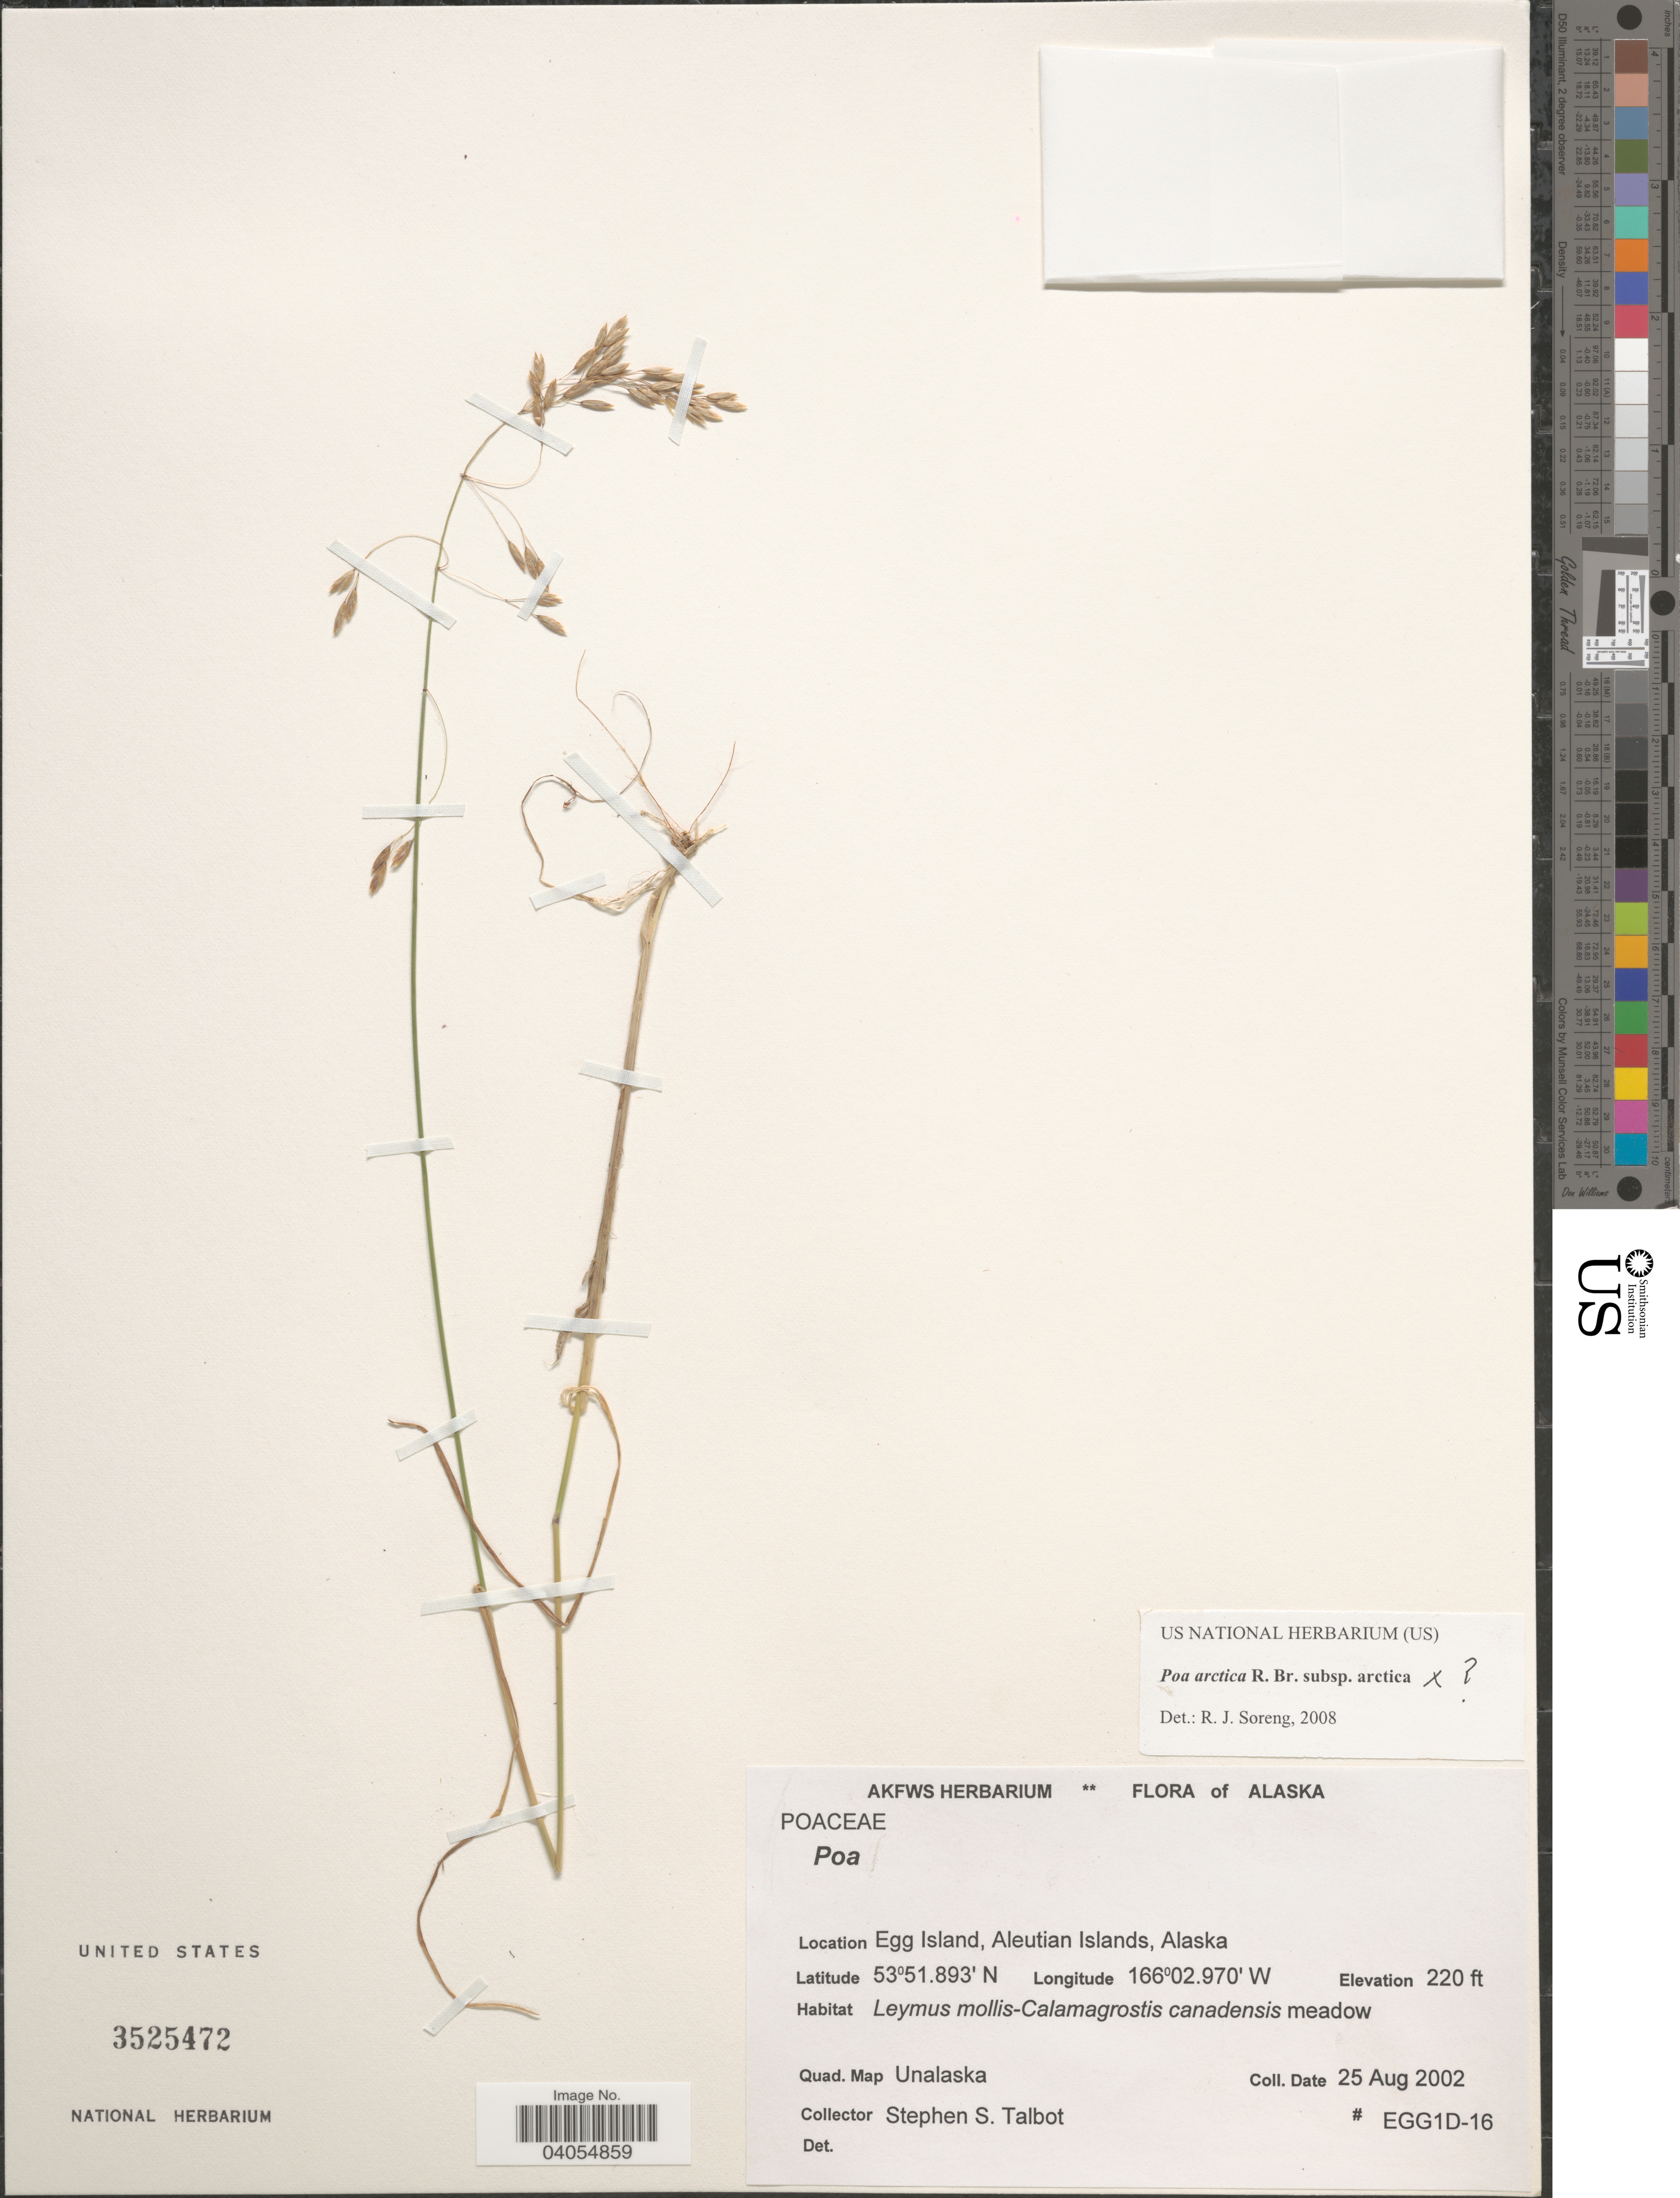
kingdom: Plantae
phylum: Tracheophyta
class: Liliopsida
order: Poales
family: Poaceae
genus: Poa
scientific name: Poa arctica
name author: R. Br.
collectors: S. S. Talbot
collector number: EGG1D-16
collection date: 2002-08-25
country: United States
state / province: Alaska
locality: Egg Island, Aleutian Islands. Quad. Map Unalaska.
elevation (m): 67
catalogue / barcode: US 3525472